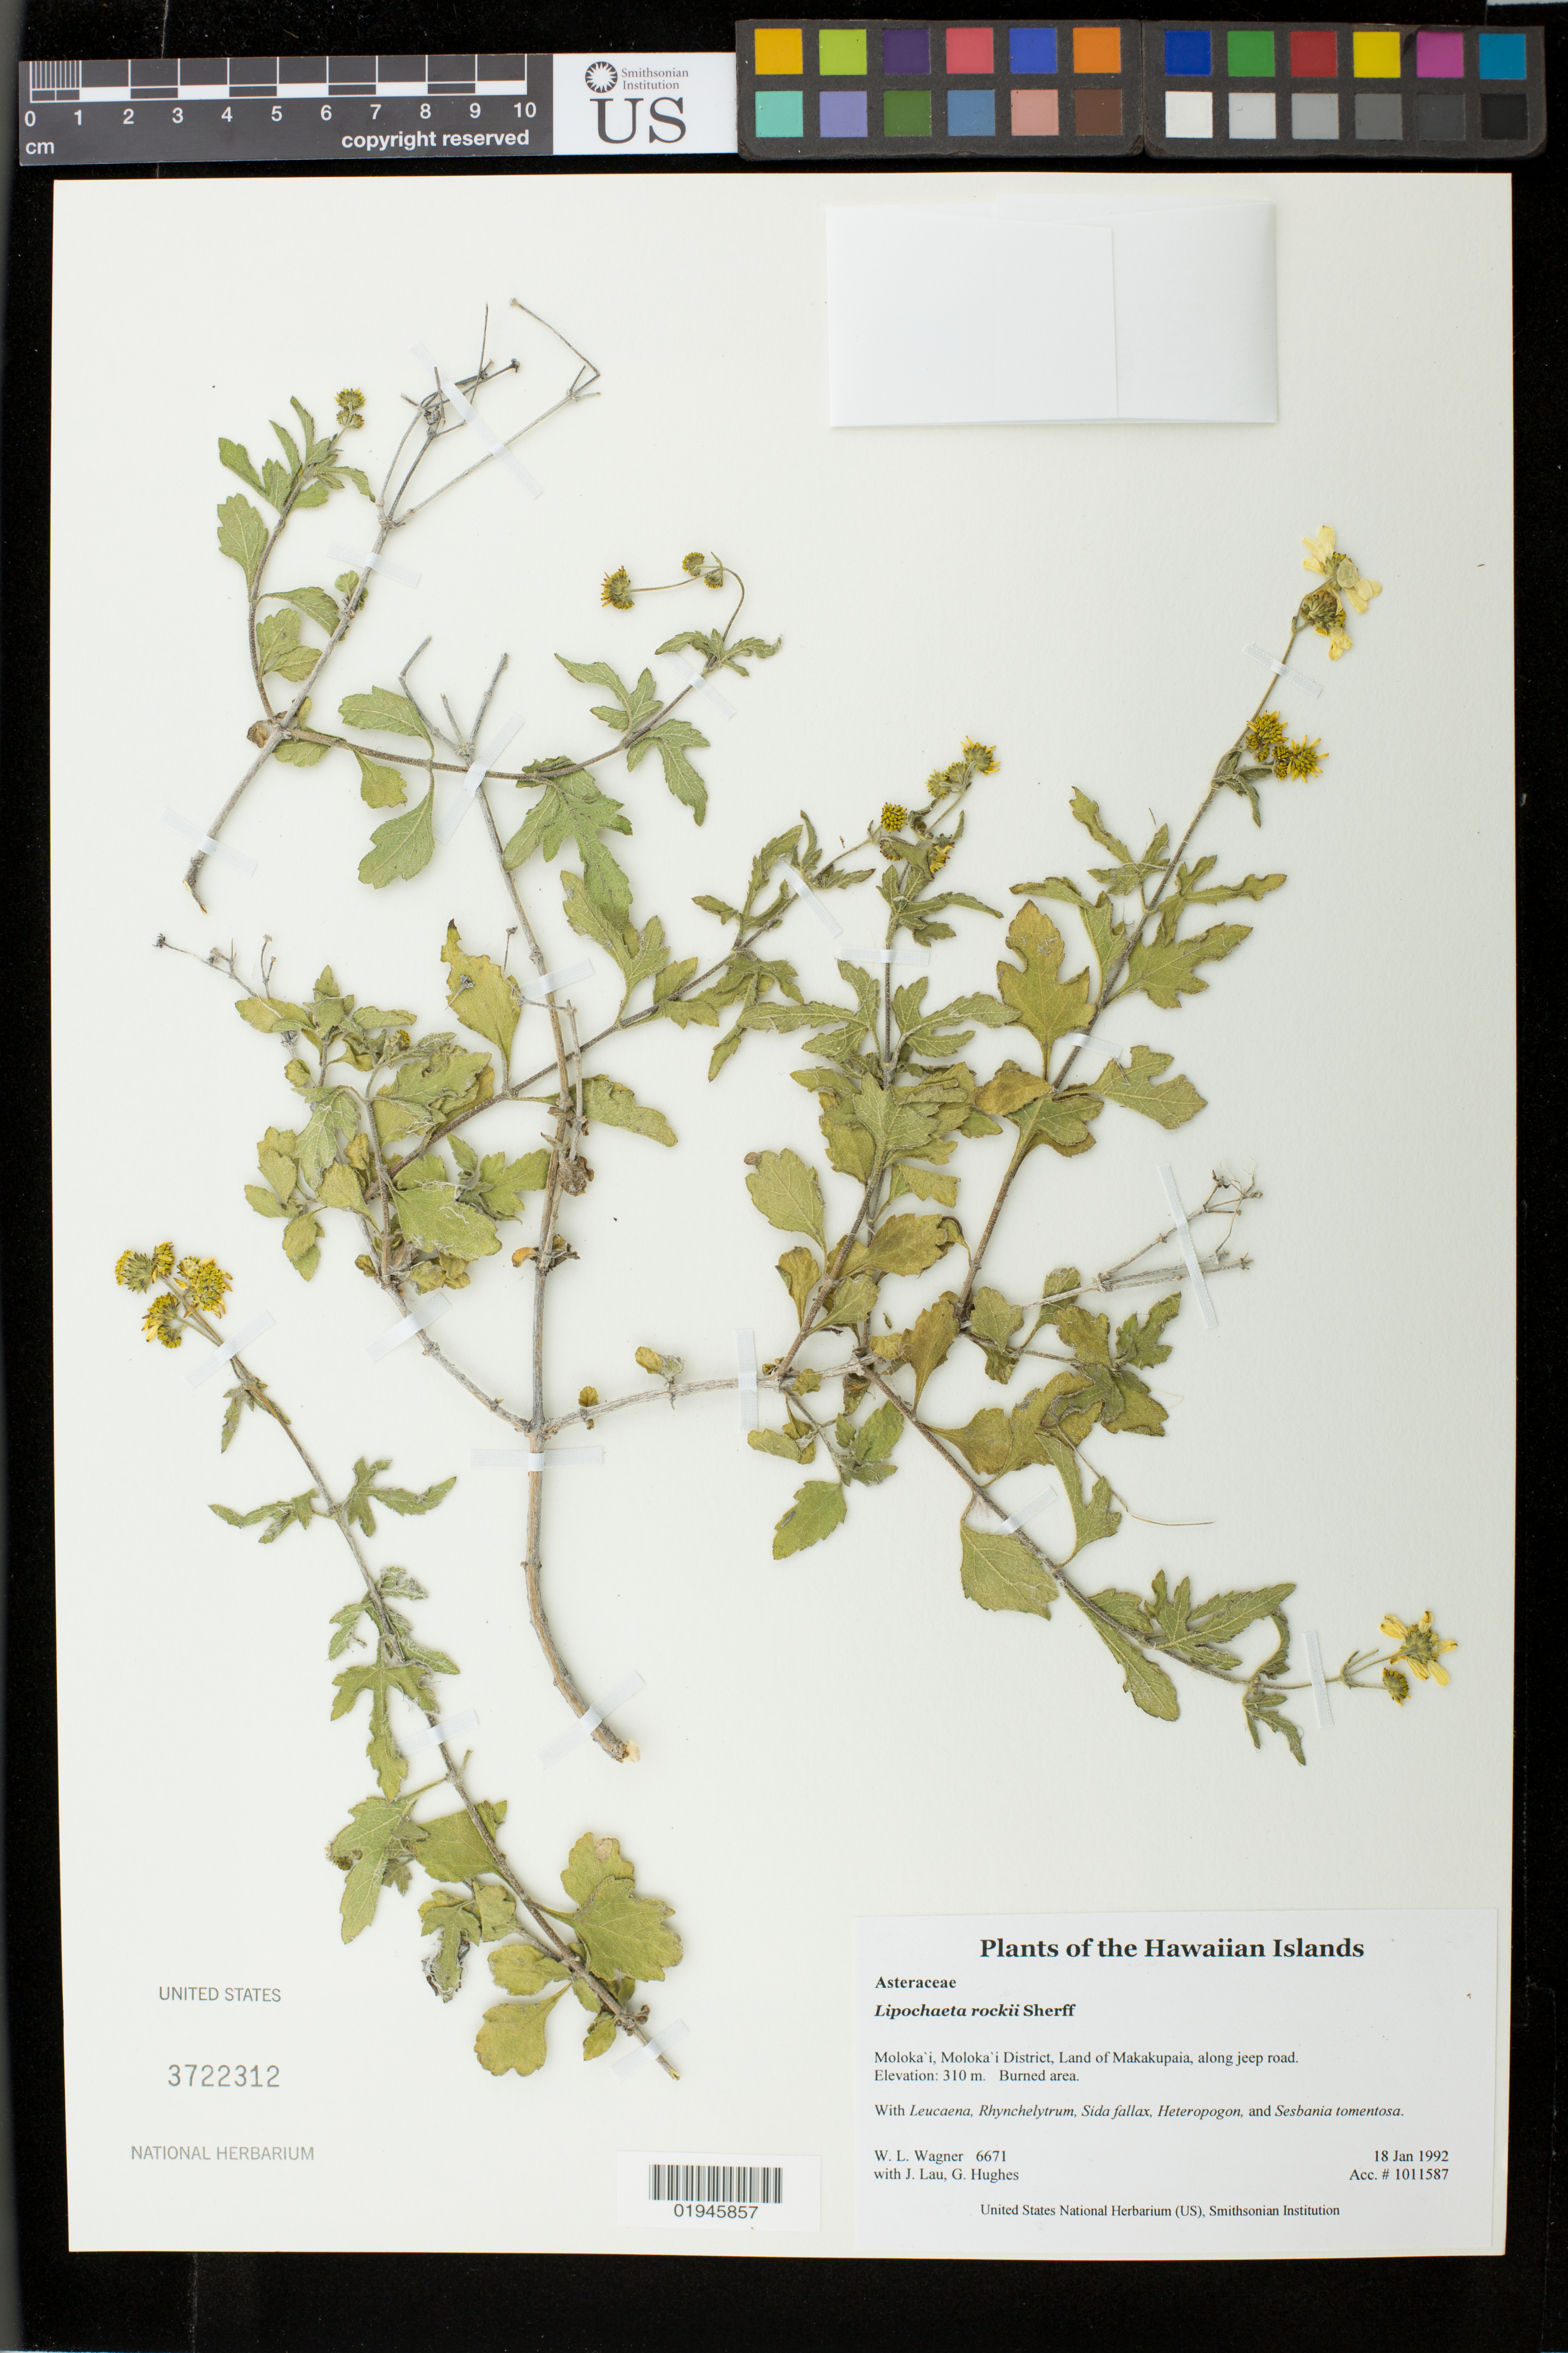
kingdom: Plantae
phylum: Tracheophyta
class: Magnoliopsida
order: Asterales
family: Asteraceae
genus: Lipochaeta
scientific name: Lipochaeta rockii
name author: Sherff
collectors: W. L. Wagner, J. Lau & G. Hughes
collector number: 6671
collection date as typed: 18 Jan 1992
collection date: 1992-01-18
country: United States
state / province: Hawaii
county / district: Maui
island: Moloka'i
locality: Moloka'i District, Land of Makakupaia, along jeep road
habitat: Burned area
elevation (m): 310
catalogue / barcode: US 3722312